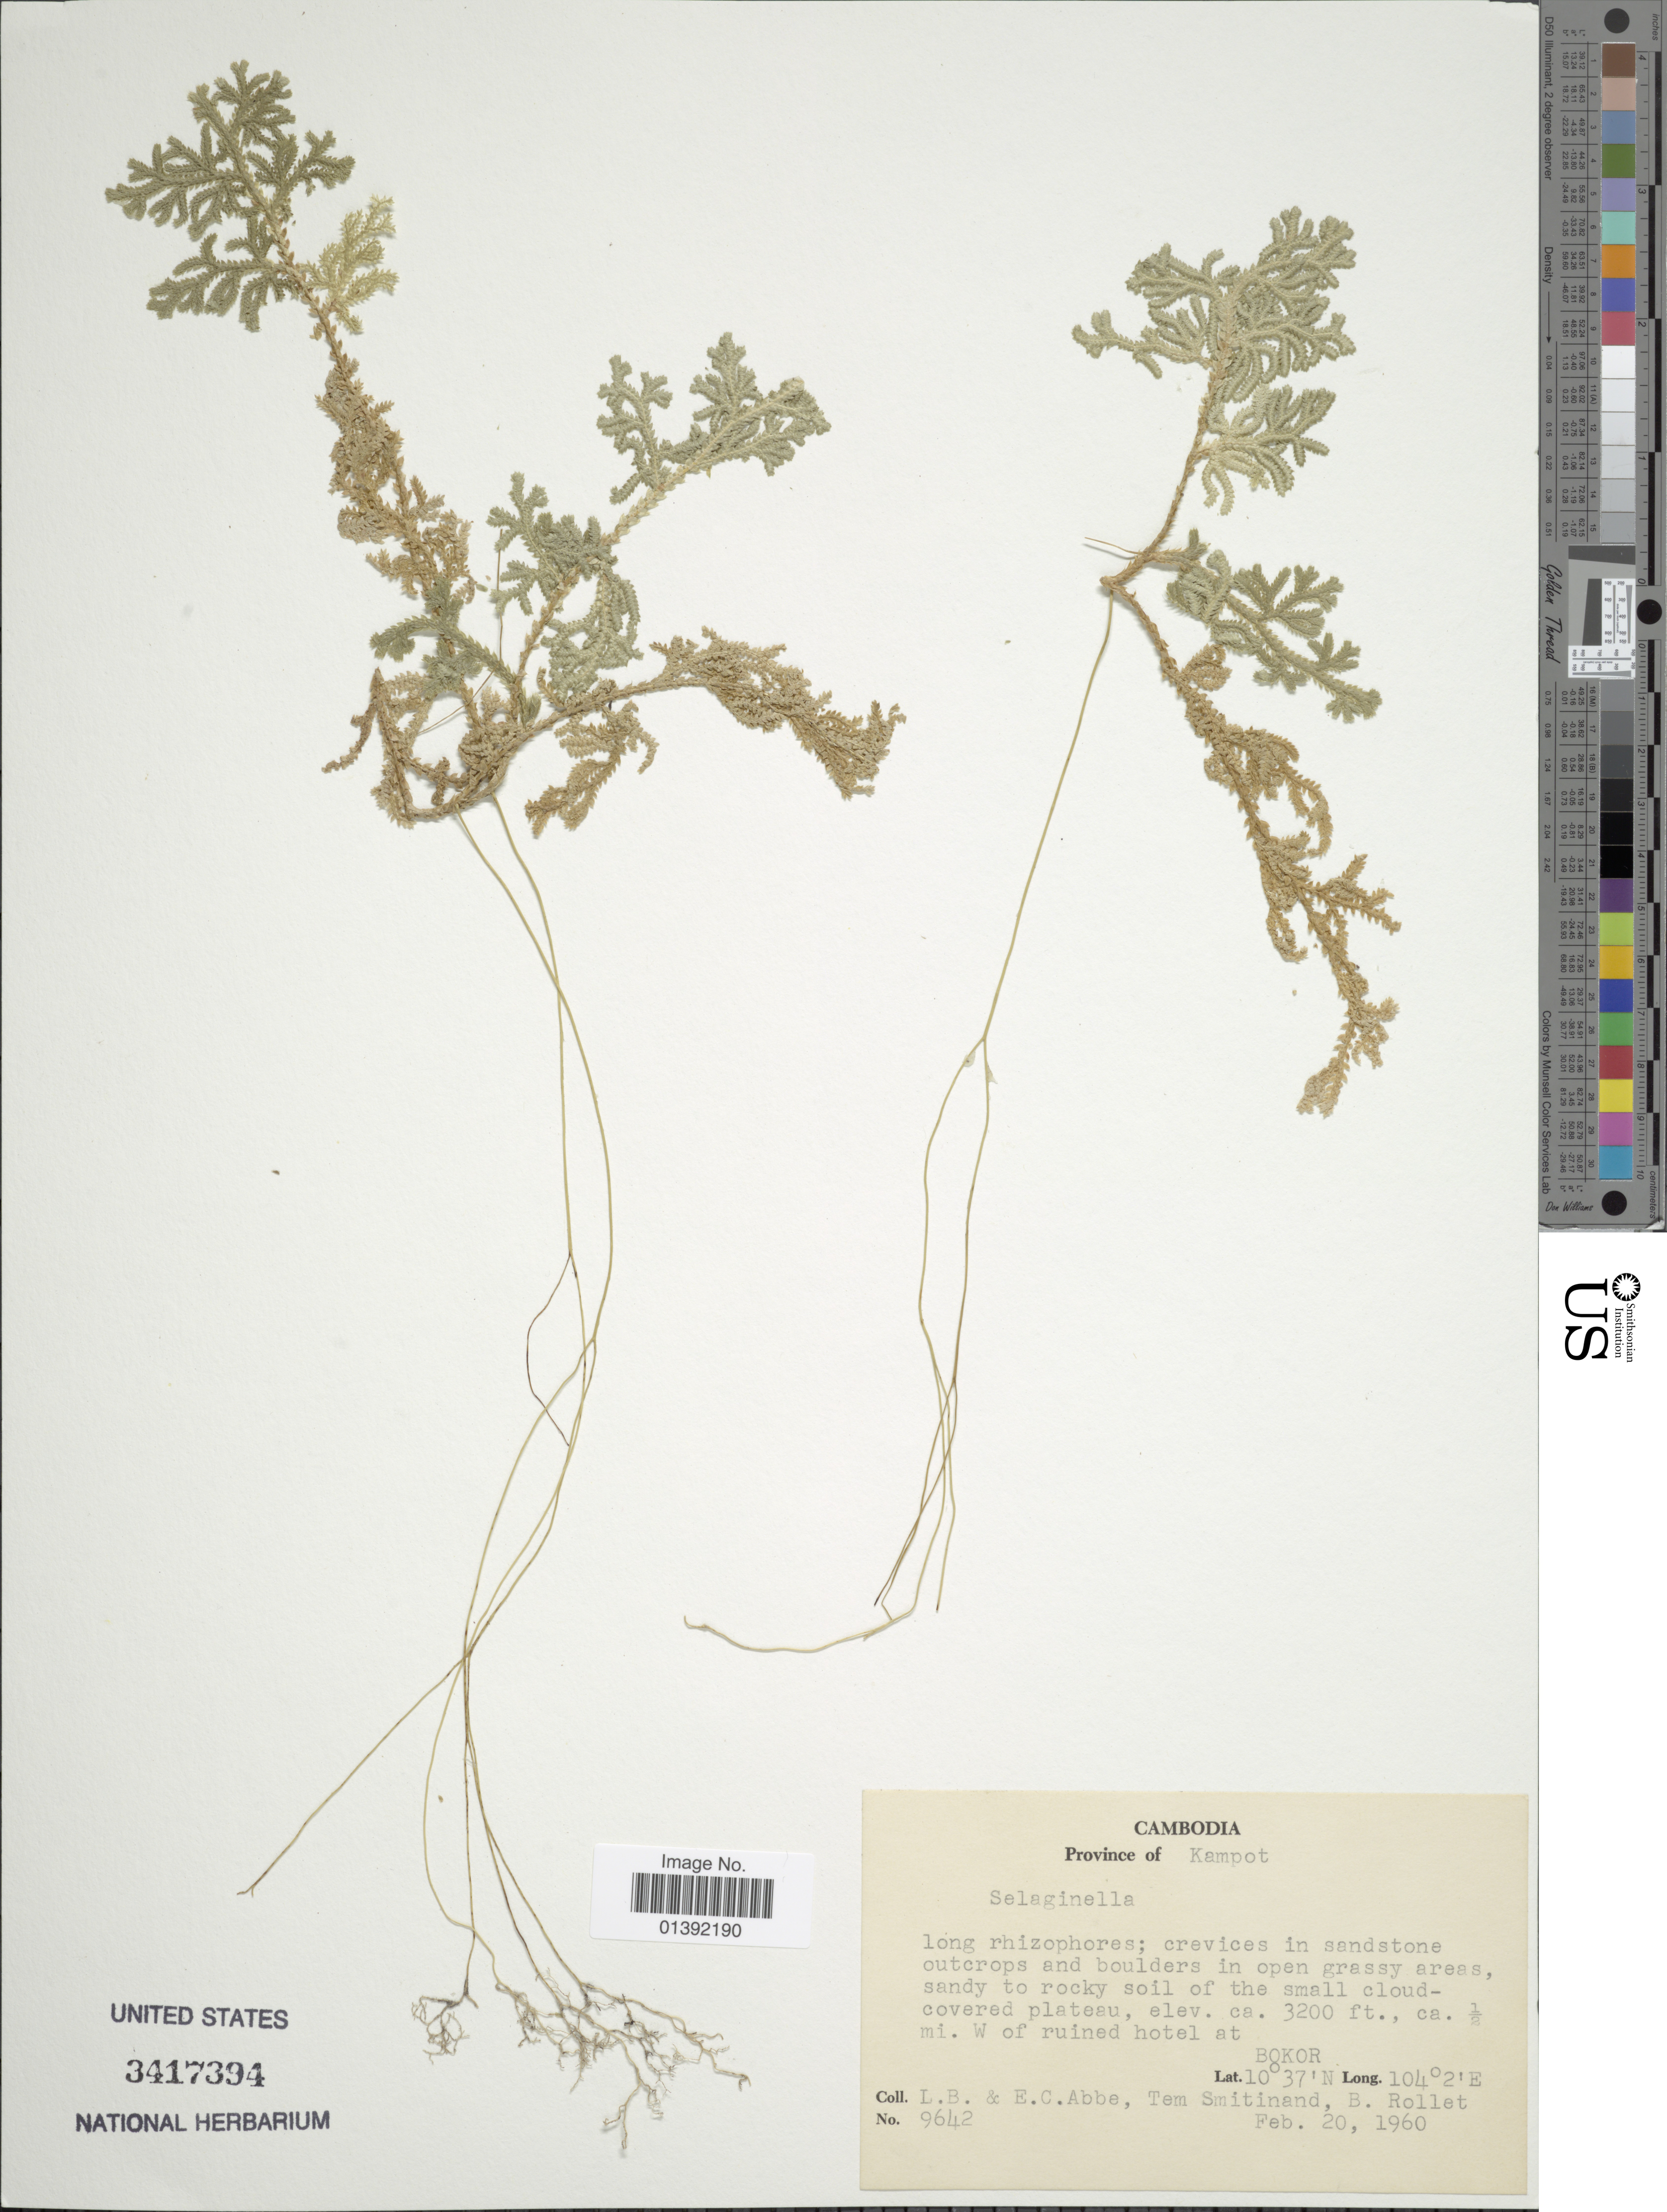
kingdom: Plantae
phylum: Tracheophyta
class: Lycopodiopsida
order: Selaginellales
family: Selaginellaceae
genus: Selaginella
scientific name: Selaginella sp.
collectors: L. B. Abbe, E. C. Abbe, T. Smitinand & B. Rollet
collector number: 9642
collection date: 1960-02-20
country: Cambodia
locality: Province Kampot, ca. ½ mi. W of ruined hotel at Bokor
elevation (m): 975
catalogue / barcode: US 3417394